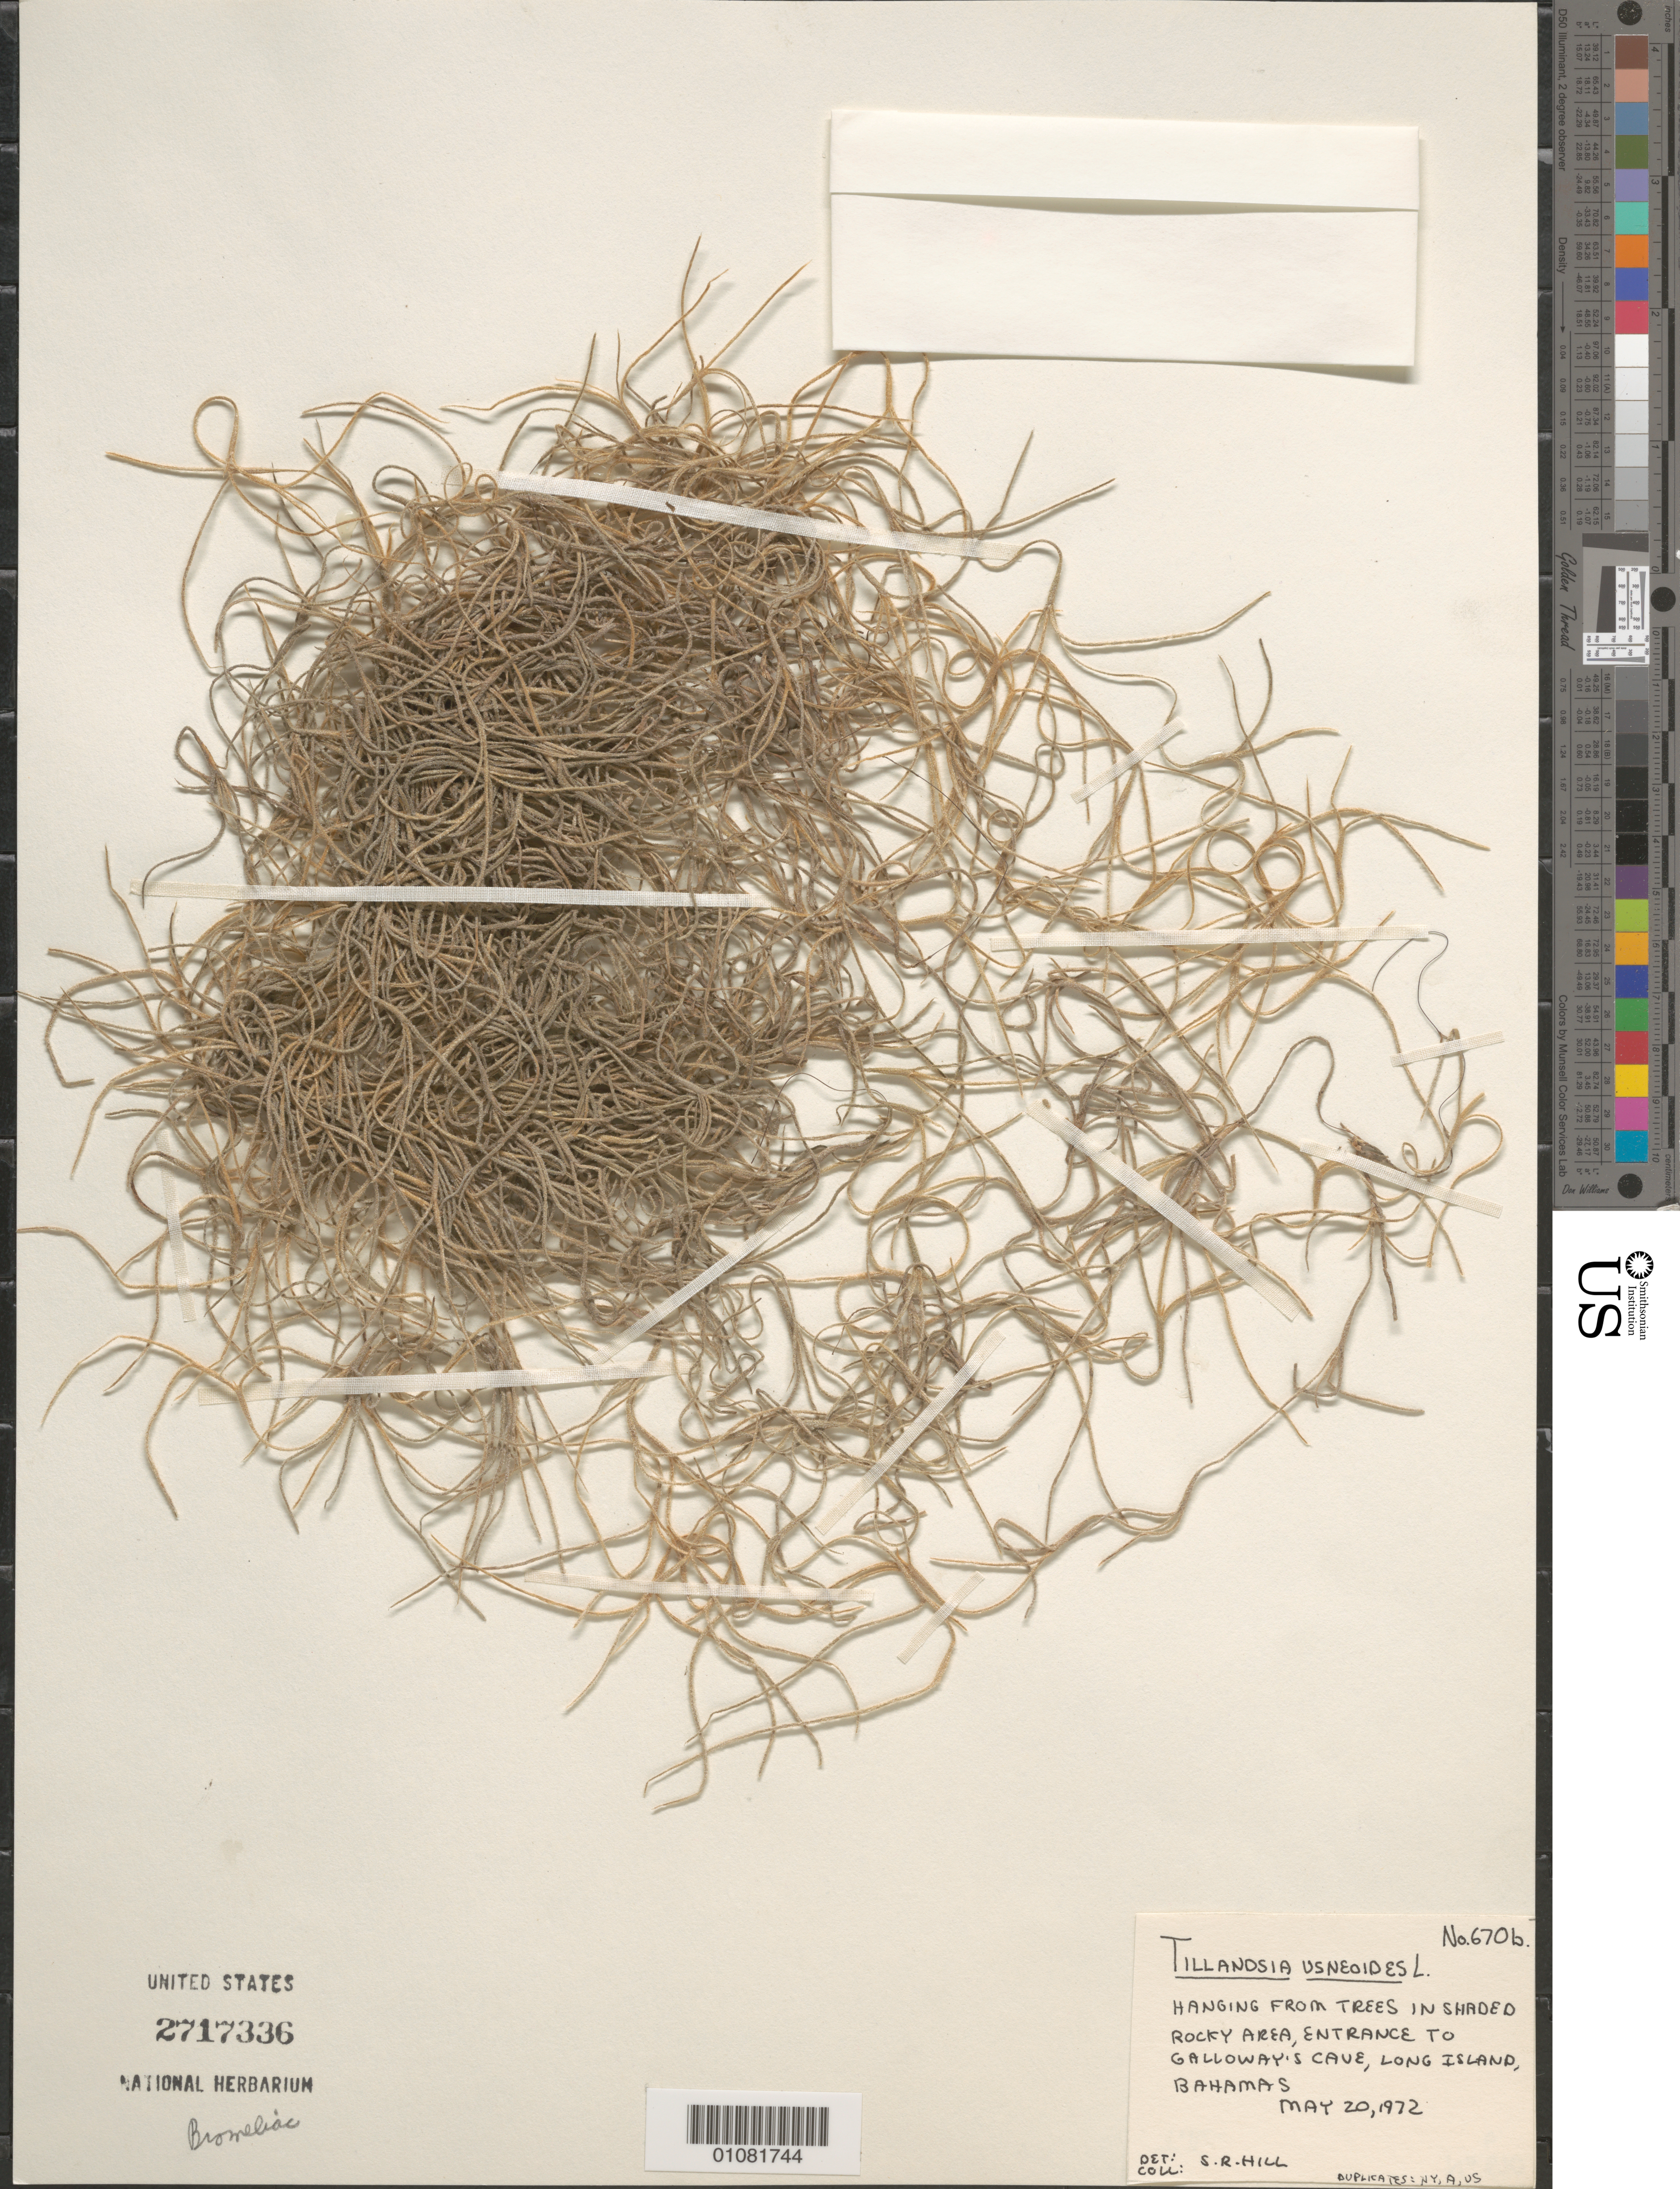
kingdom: Plantae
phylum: Tracheophyta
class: Liliopsida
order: Poales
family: Bromeliaceae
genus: Tillandsia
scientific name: Tillandsia usneoides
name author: (L.) L.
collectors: S. R. Hill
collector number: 670b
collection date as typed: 20 May 1972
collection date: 1972-05-20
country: Bahamas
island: Long I.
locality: Entrance to Galloway's Cave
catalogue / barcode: US 2717336